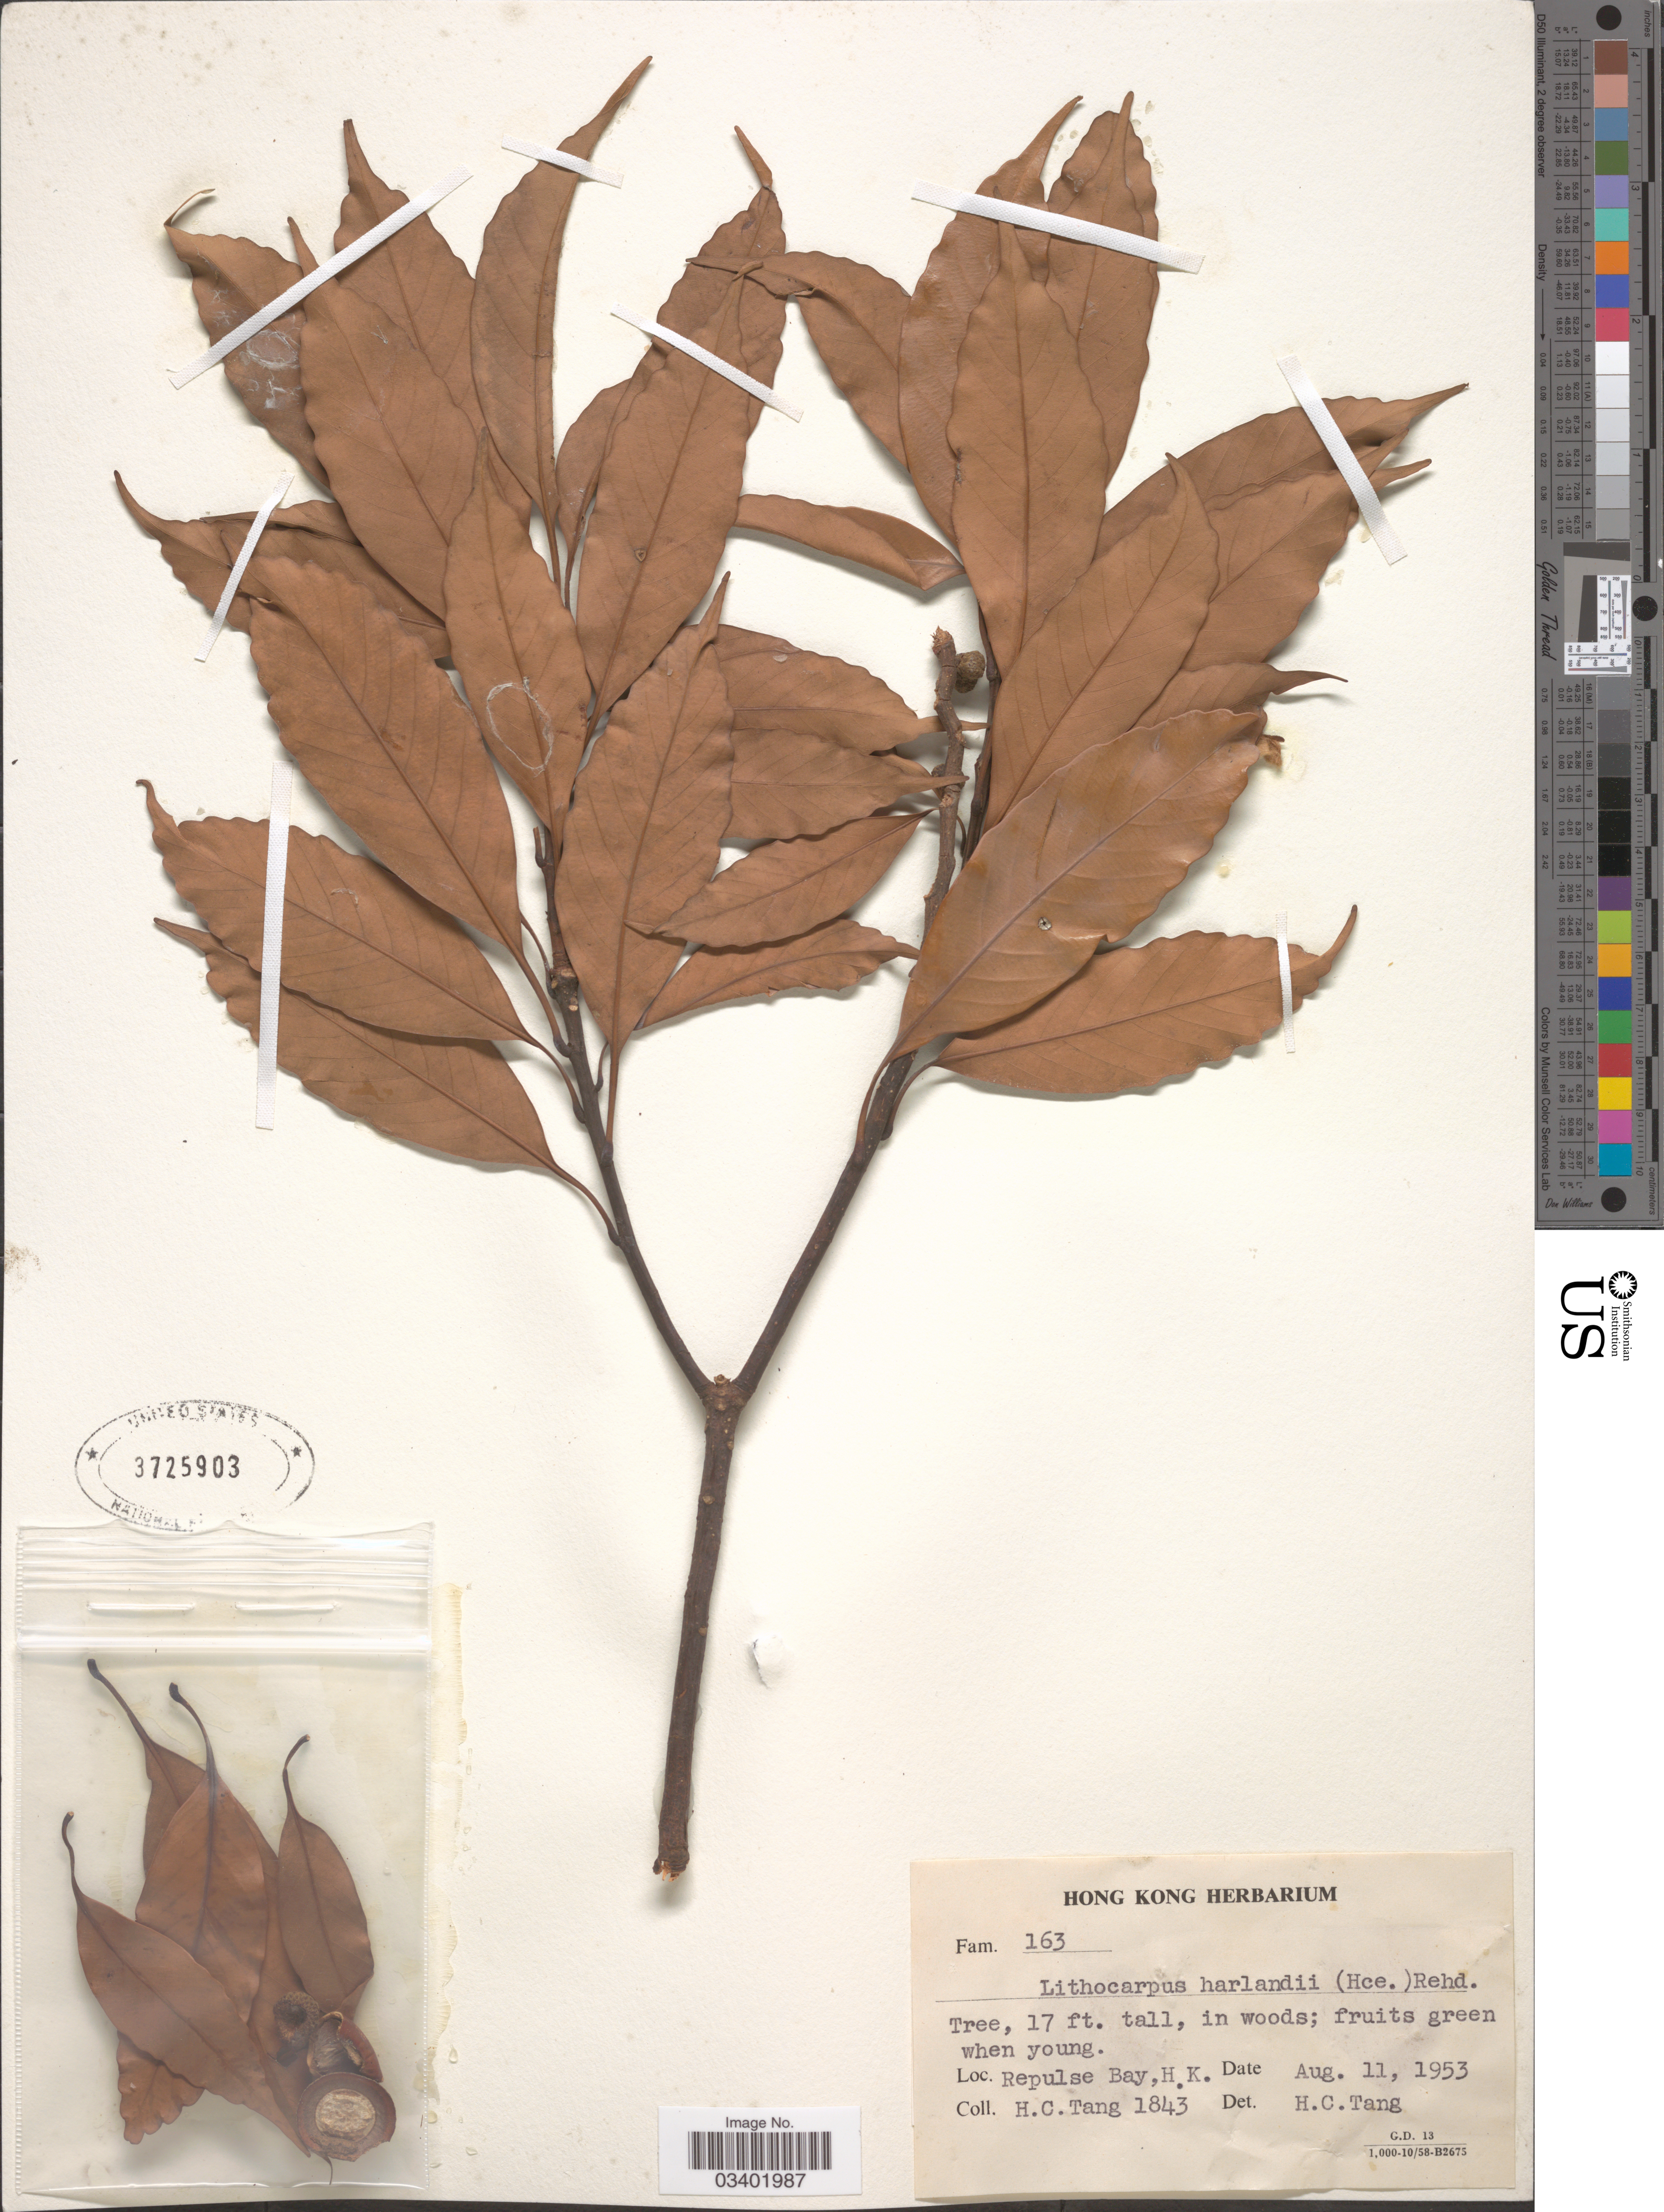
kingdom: Plantae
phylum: Tracheophyta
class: Magnoliopsida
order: Fagales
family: Fagaceae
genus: Lithocarpus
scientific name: Lithocarpus harlandii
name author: (Hance ex Walp.) Rehder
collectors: H. Tang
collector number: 1843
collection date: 1953-08-11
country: China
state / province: Hong Kong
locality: Repulse Bay, H. K.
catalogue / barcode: US 3725903